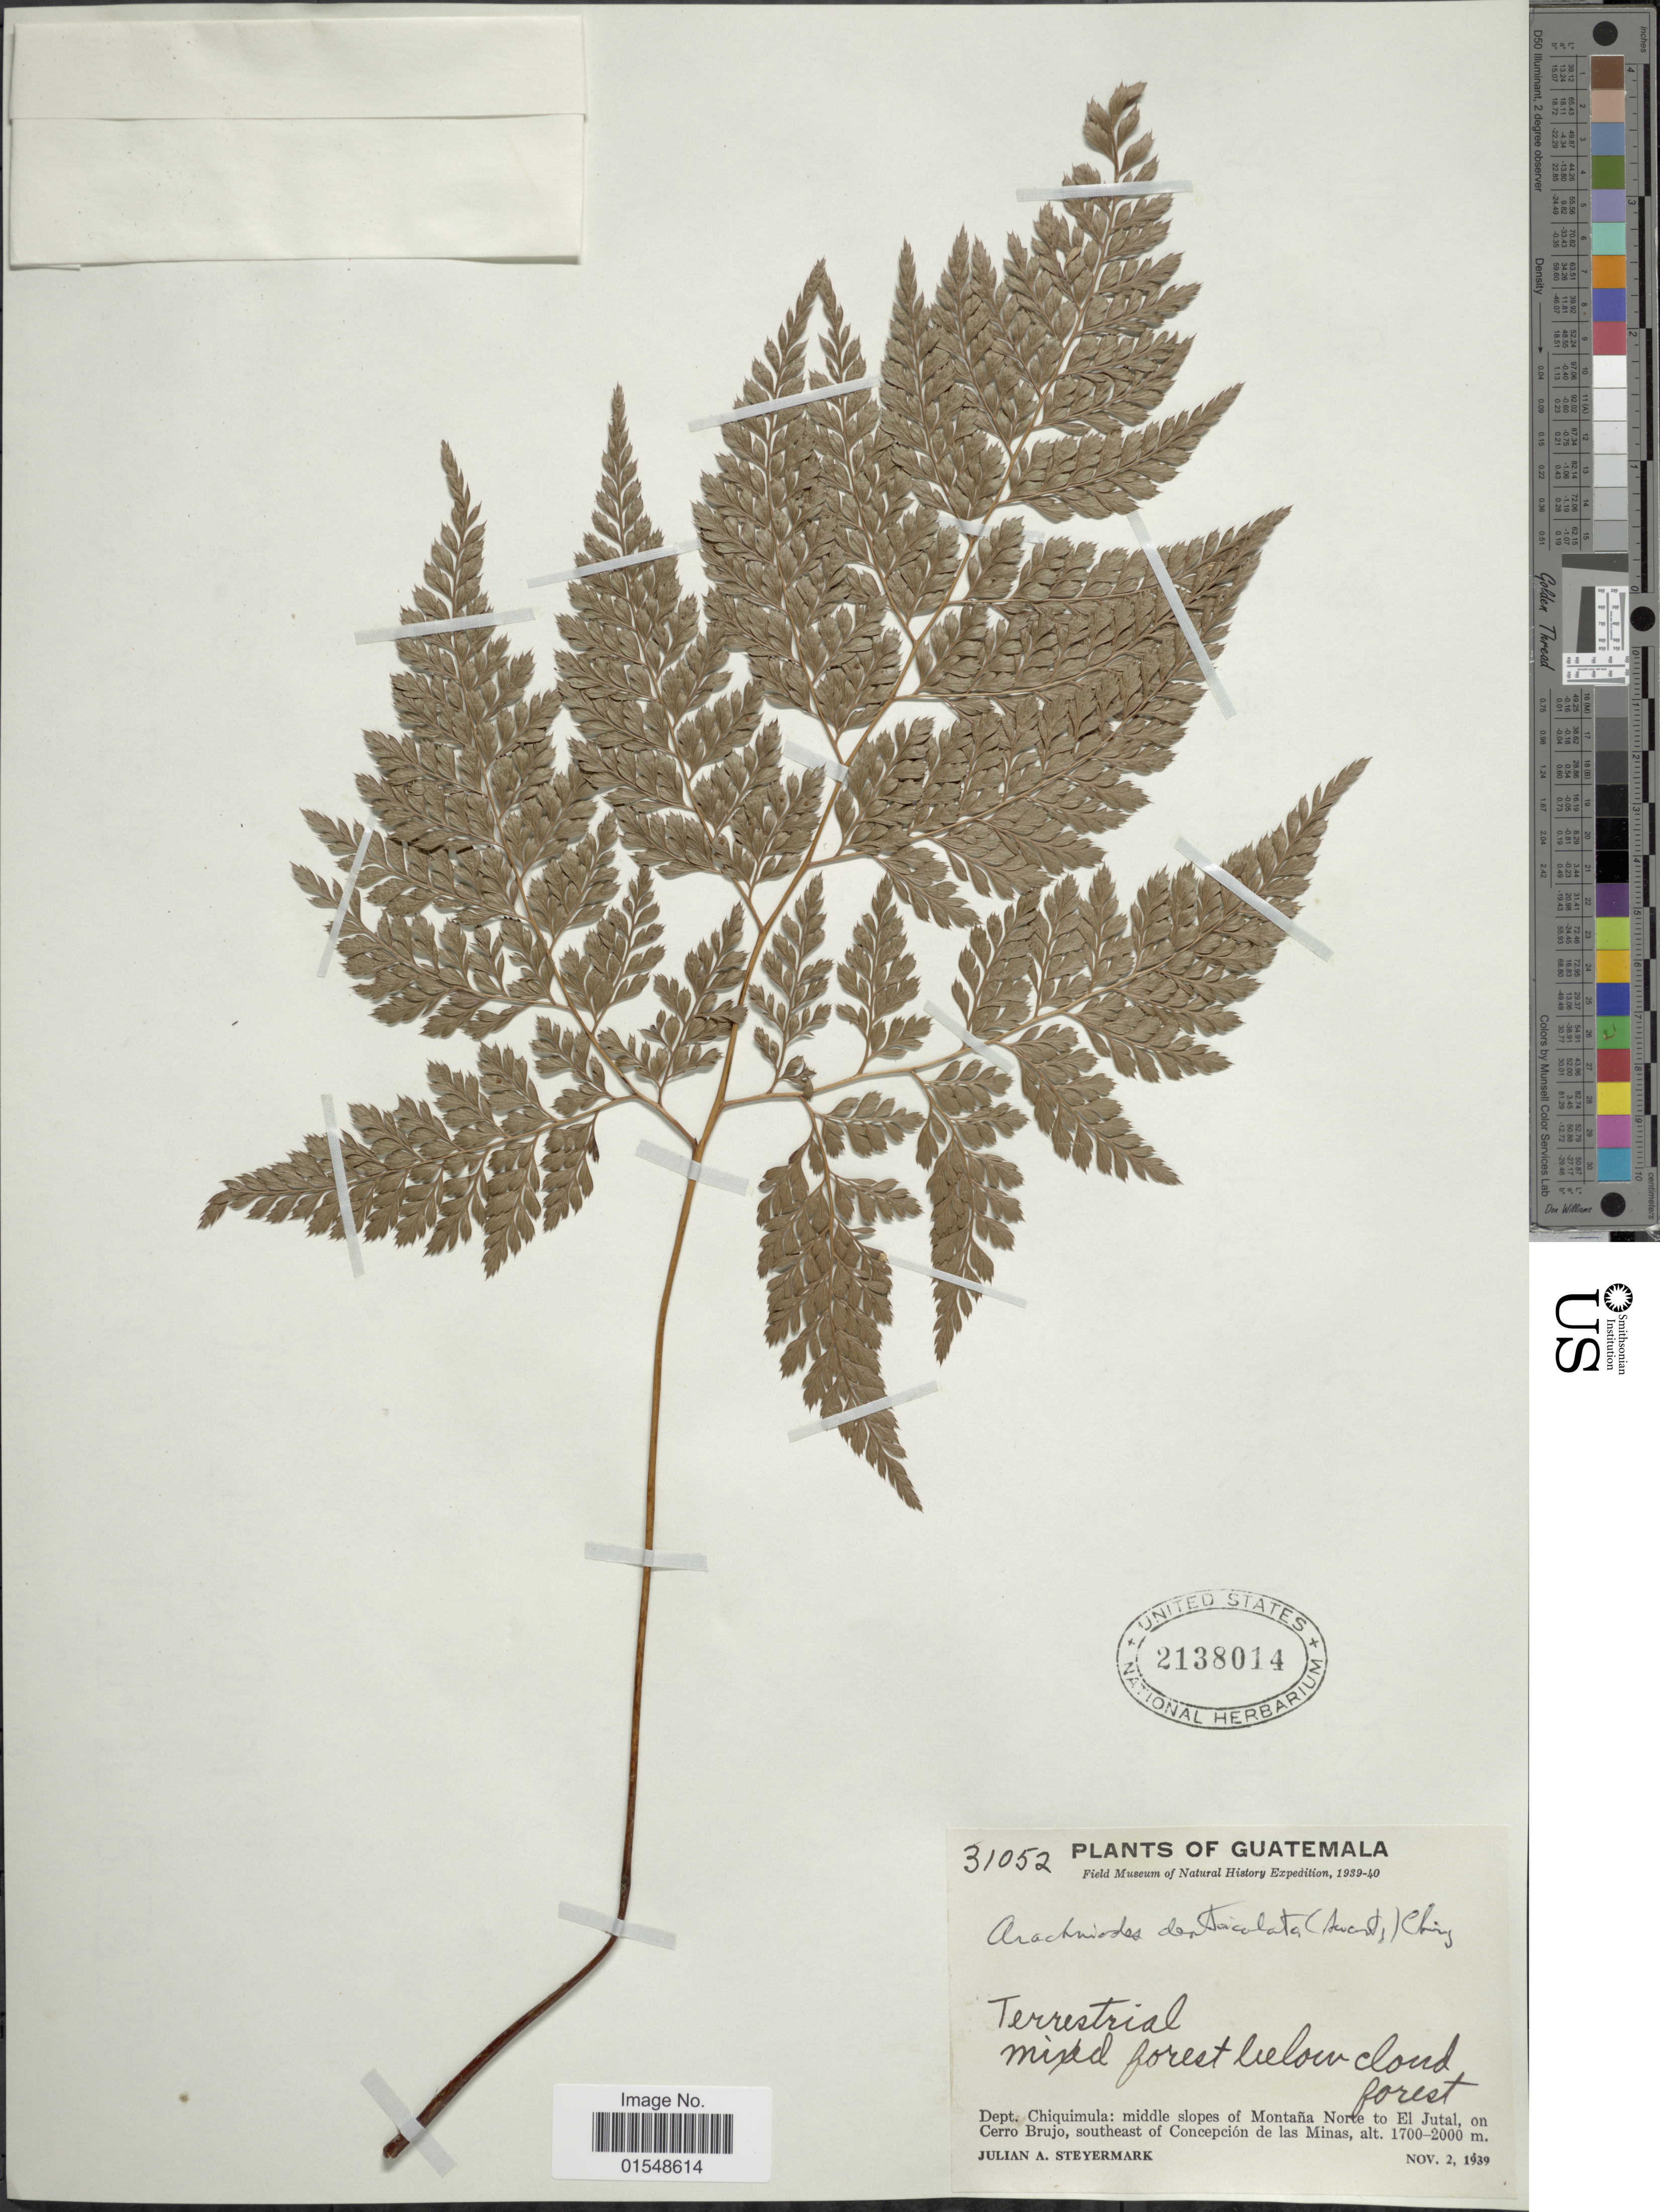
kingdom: Plantae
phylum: Tracheophyta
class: Polypodiopsida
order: Polypodiales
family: Dryopteridaceae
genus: Arachniodes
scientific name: Arachniodes denticulata var. jucunda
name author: (Fée) Lellinger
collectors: J. Steyermark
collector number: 31052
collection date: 1939-11-02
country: Guatemala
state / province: Chiquimula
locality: Middle slopes of Montaña Norte to El Jutal, on Cerro Brujo, southeast of Concepción de las Minas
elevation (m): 1700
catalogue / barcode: US 2138014